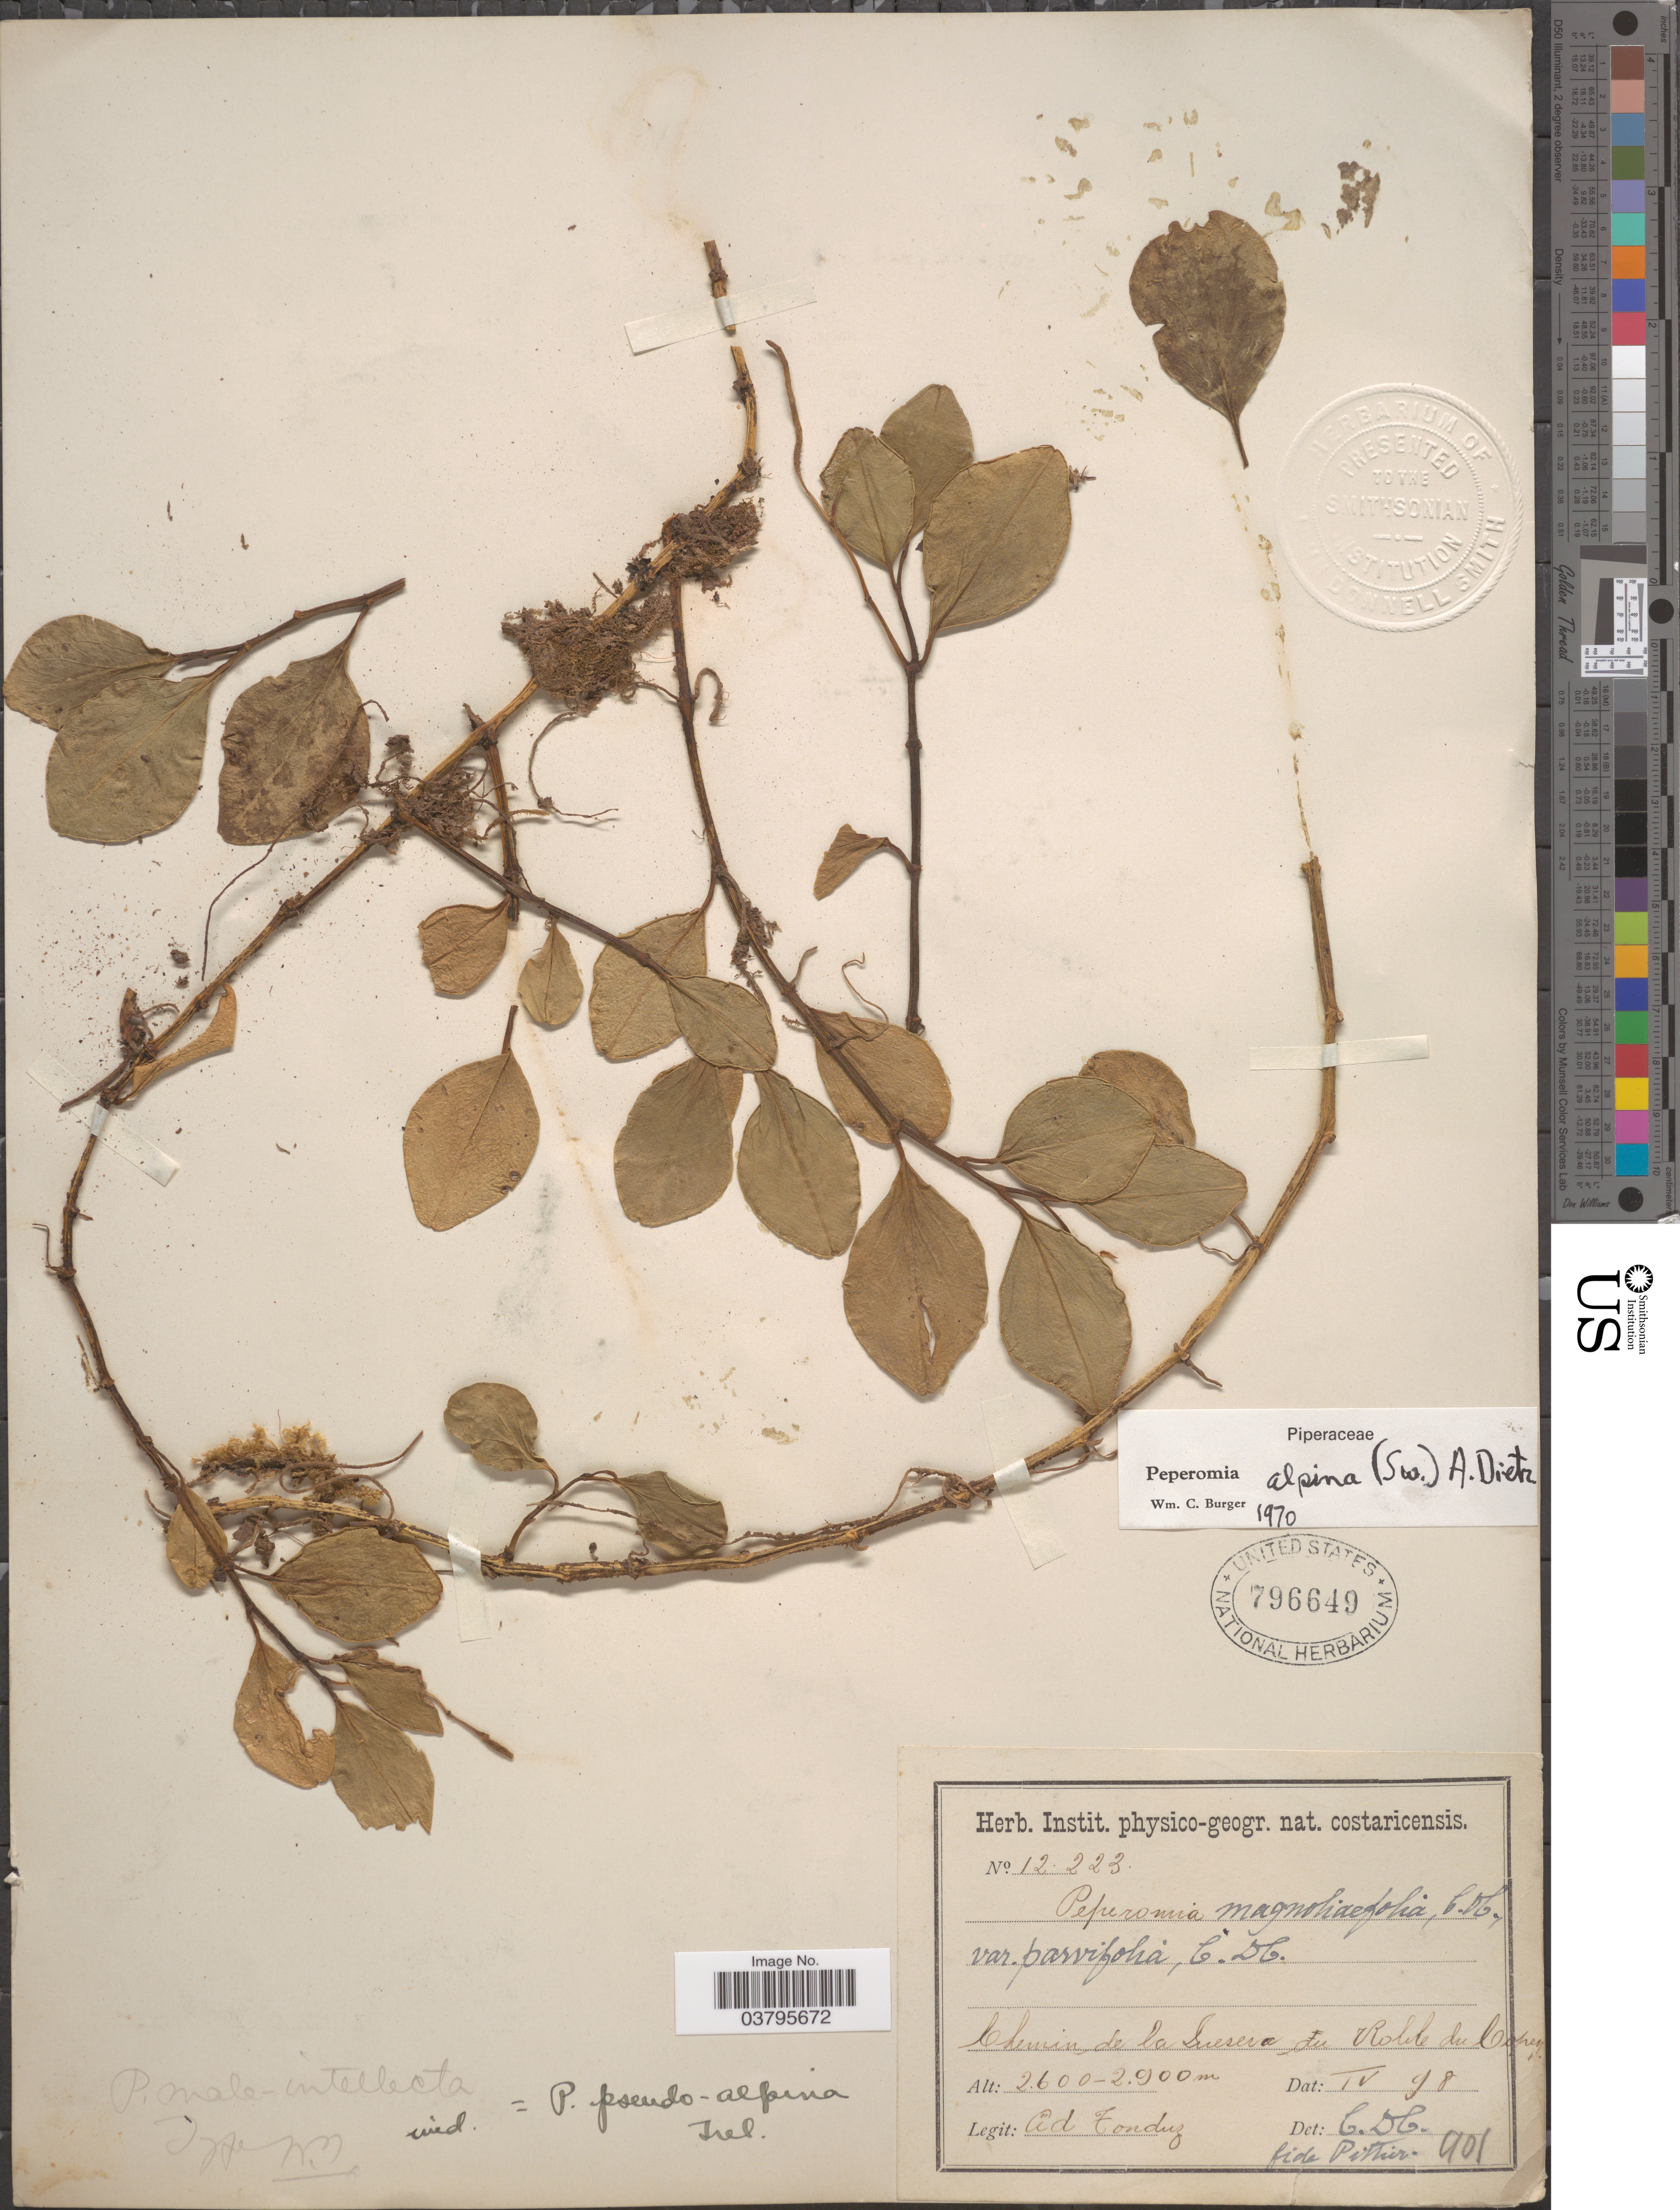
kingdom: Plantae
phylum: Tracheophyta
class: Magnoliopsida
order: Piperales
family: Piperaceae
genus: Peperomia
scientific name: Peperomia pseudoalpina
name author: Trel.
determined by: Jiménez, José Estaban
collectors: A. Tonduz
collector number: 12223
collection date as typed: Transcribed d/m/y: /4/98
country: Costa Rica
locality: Chemin de la Quesera du Roble du Copey.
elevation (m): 2600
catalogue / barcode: US 796649